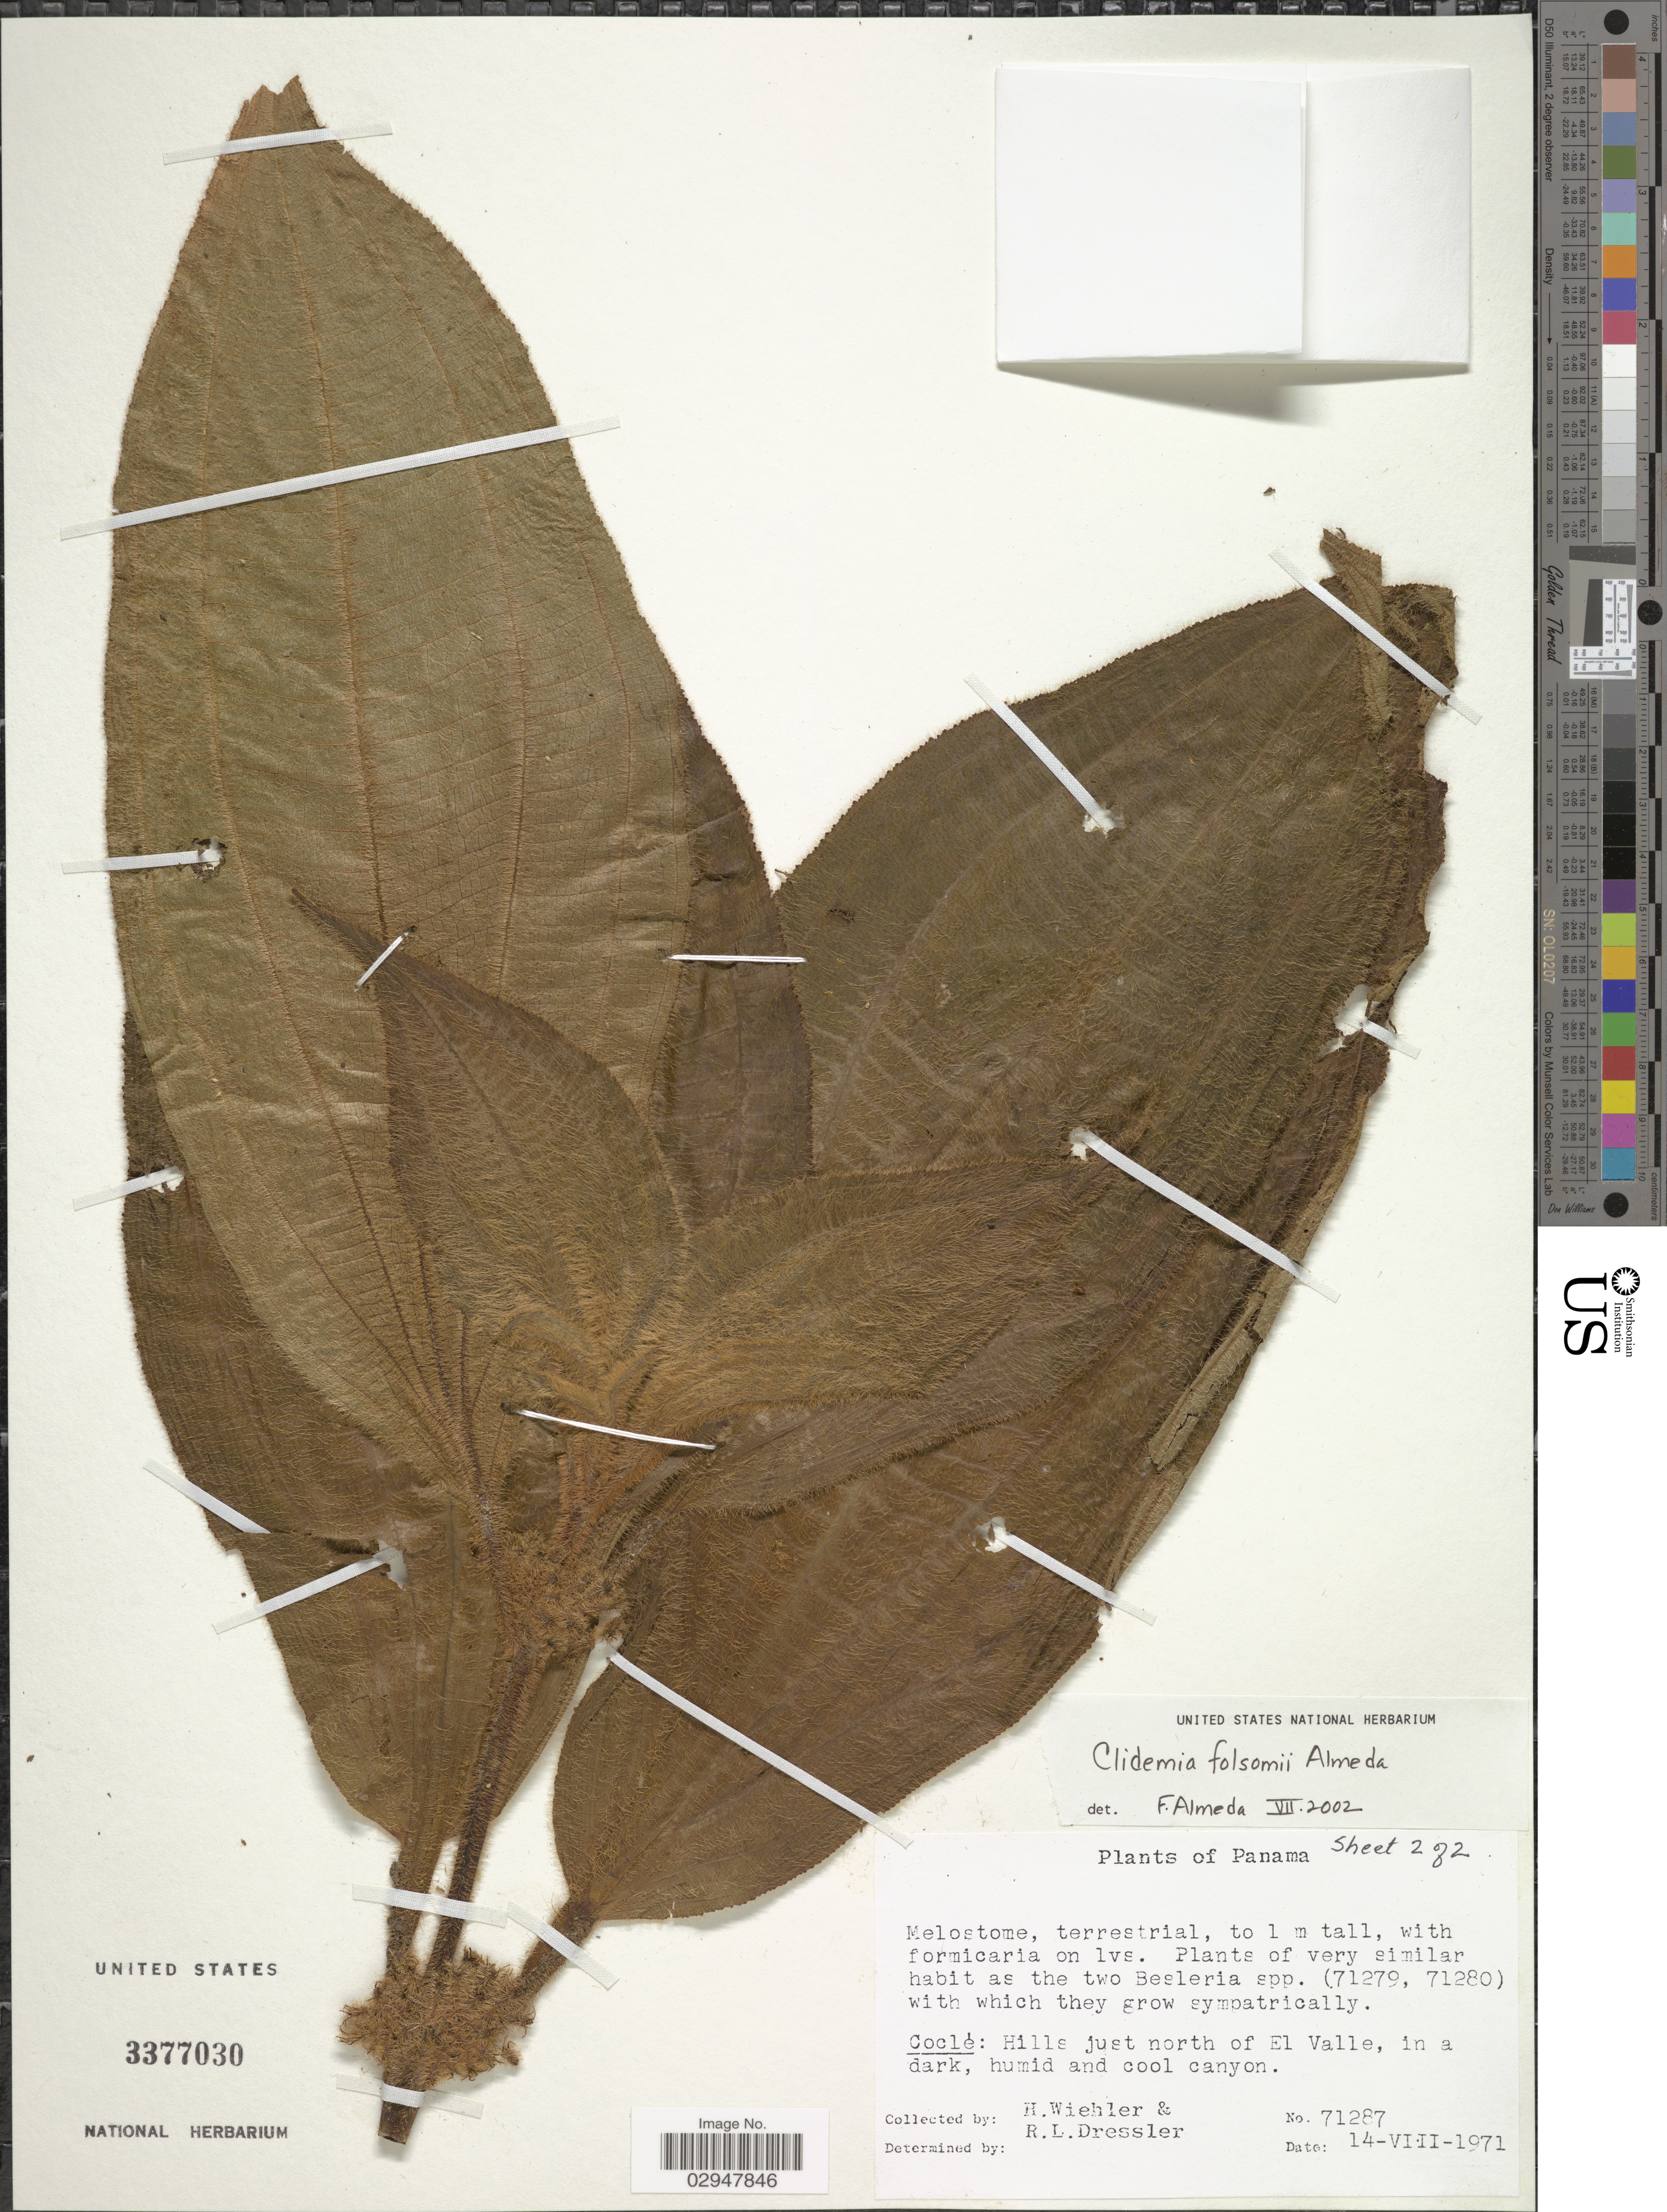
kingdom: Plantae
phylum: Tracheophyta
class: Magnoliopsida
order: Myrtales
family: Melastomataceae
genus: Clidemia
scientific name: Clidemia folsomii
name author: Almeda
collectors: H. J. Wiehler & R. Dressler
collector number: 71287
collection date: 1971-08-14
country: Panama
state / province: Coclé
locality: Hills just north of El Valle, in a dark, humid and cool canyon.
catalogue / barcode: US 3377030